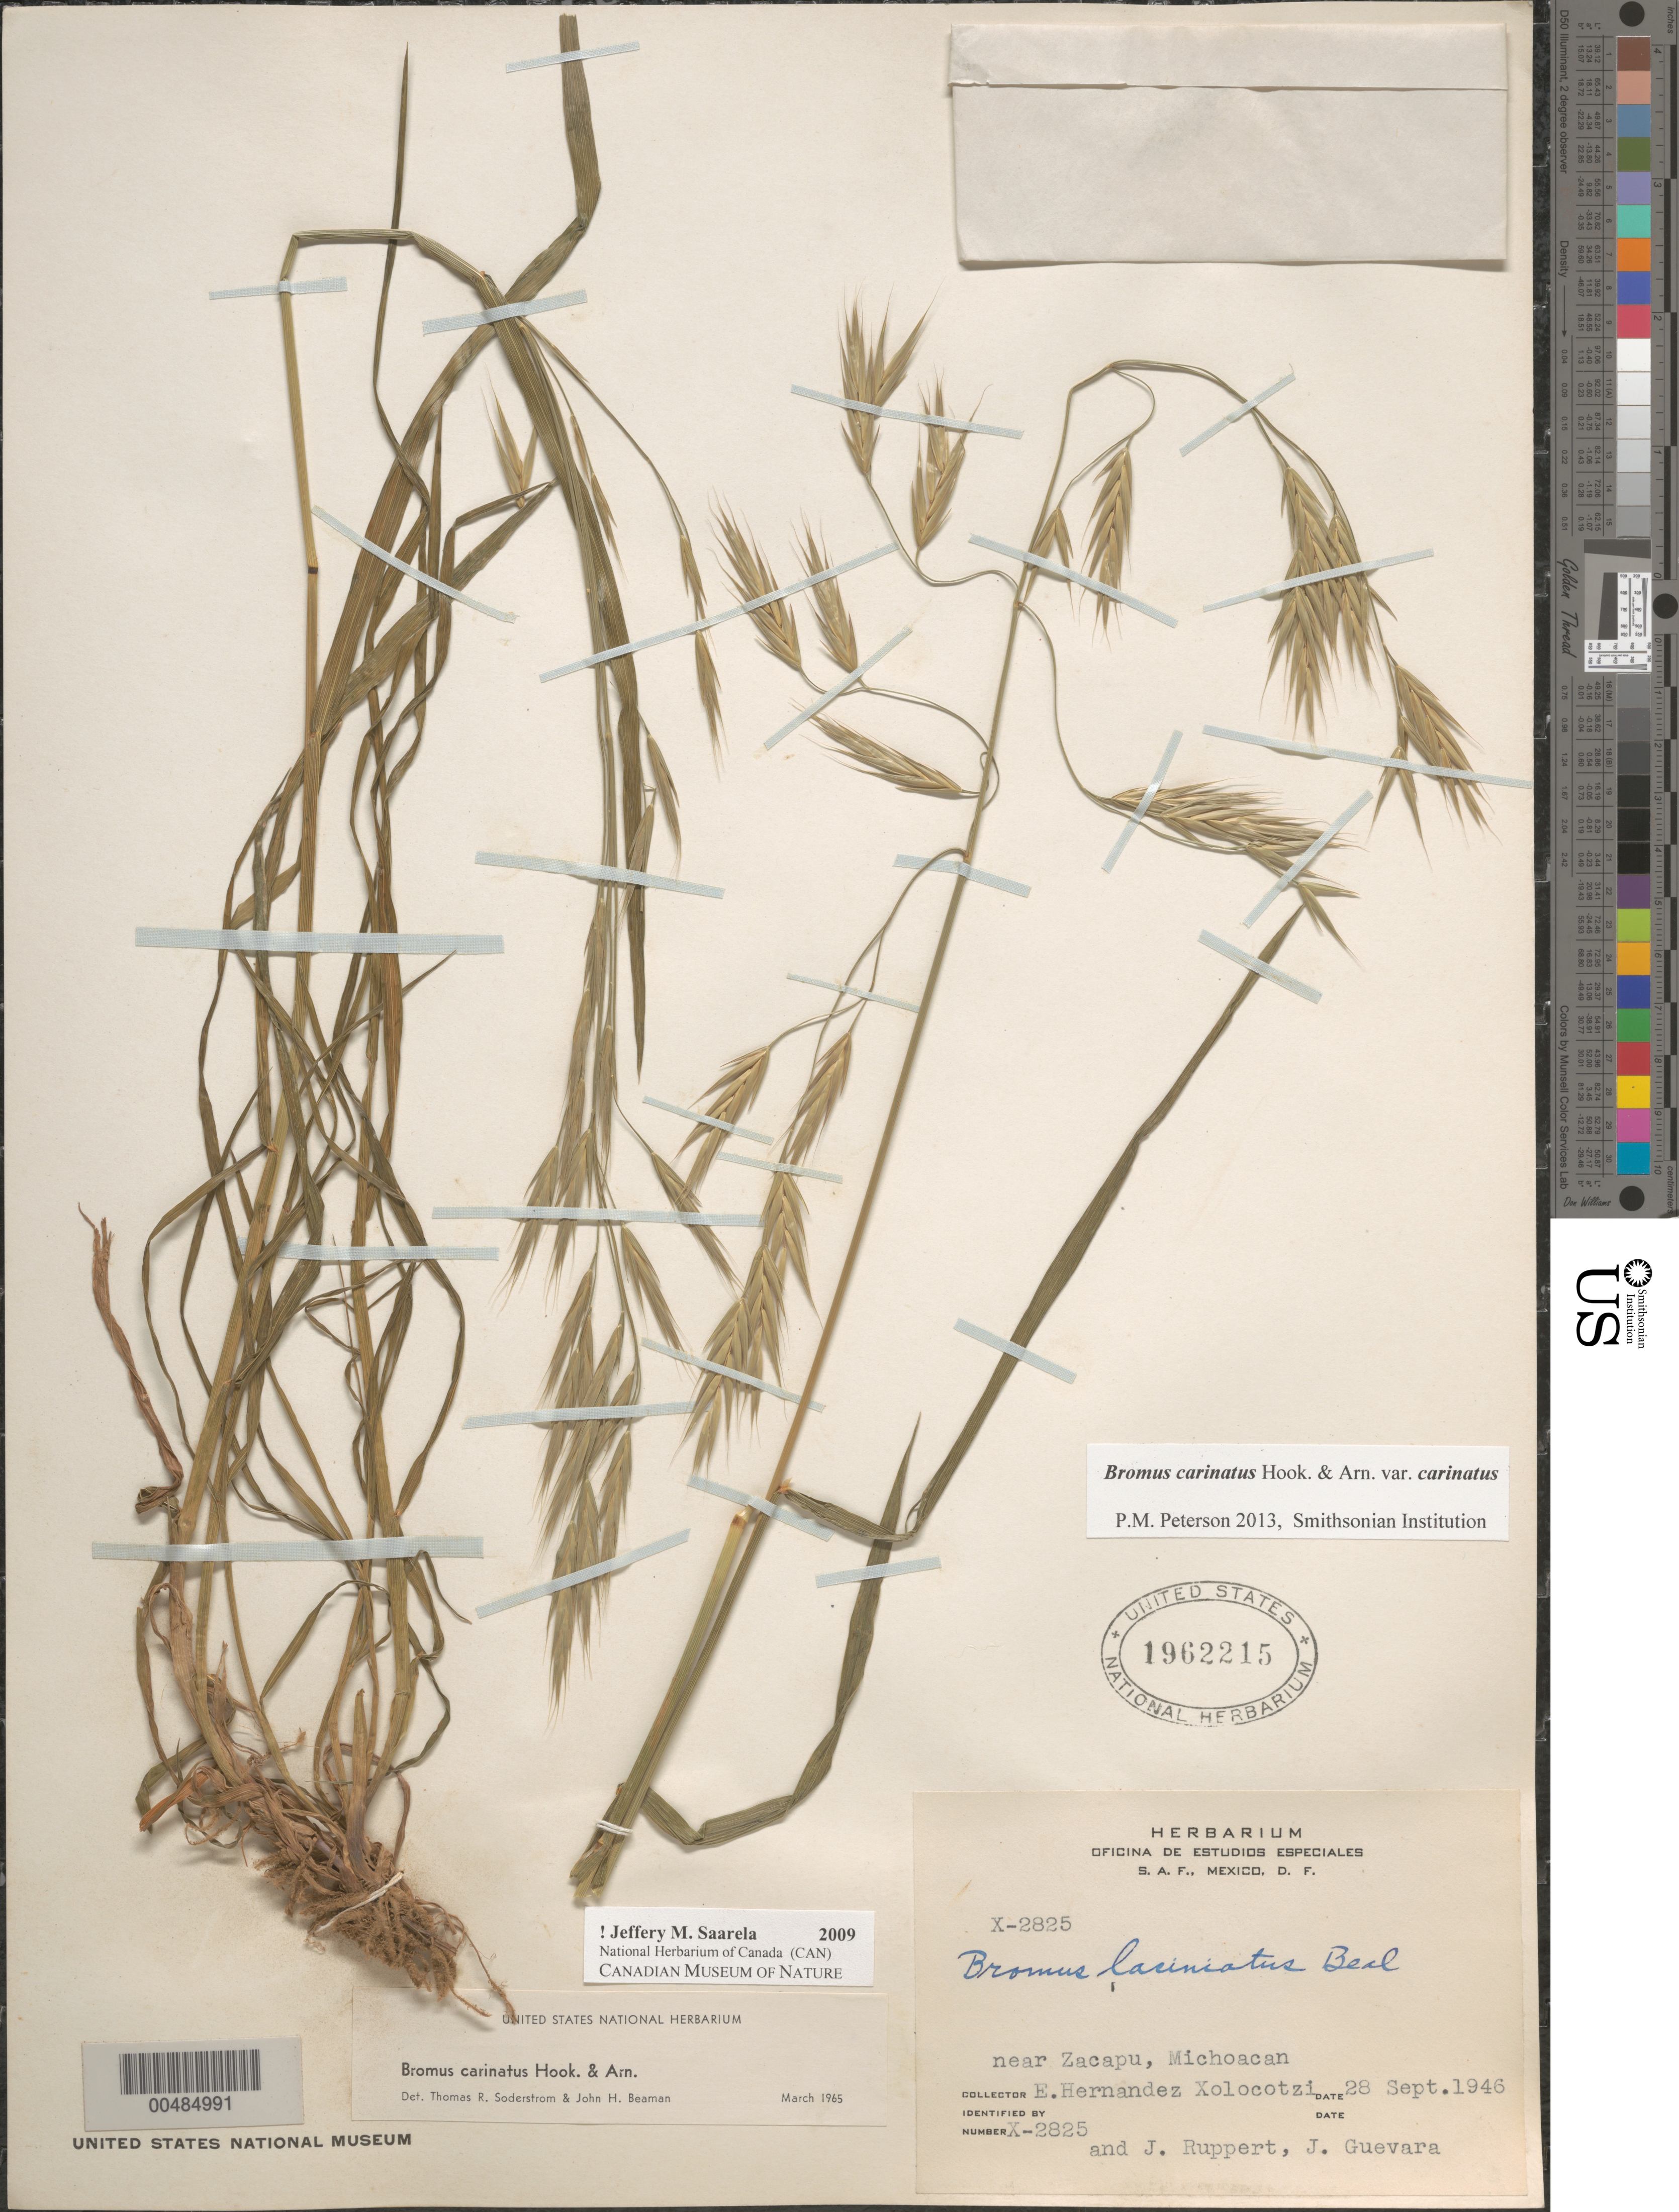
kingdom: Plantae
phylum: Tracheophyta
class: Liliopsida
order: Poales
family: Poaceae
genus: Bromus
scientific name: Bromus carinatus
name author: Hook. & Arn.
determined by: Soderstrom, T. R.; Beaman, J. H.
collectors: E. I. Hernández-X., J. Ruppert & J. Guevara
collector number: X-2825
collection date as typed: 28 Sep 1946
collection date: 1946-09-28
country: Mexico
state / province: Michoacán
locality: Near Zacapu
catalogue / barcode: US 1962215